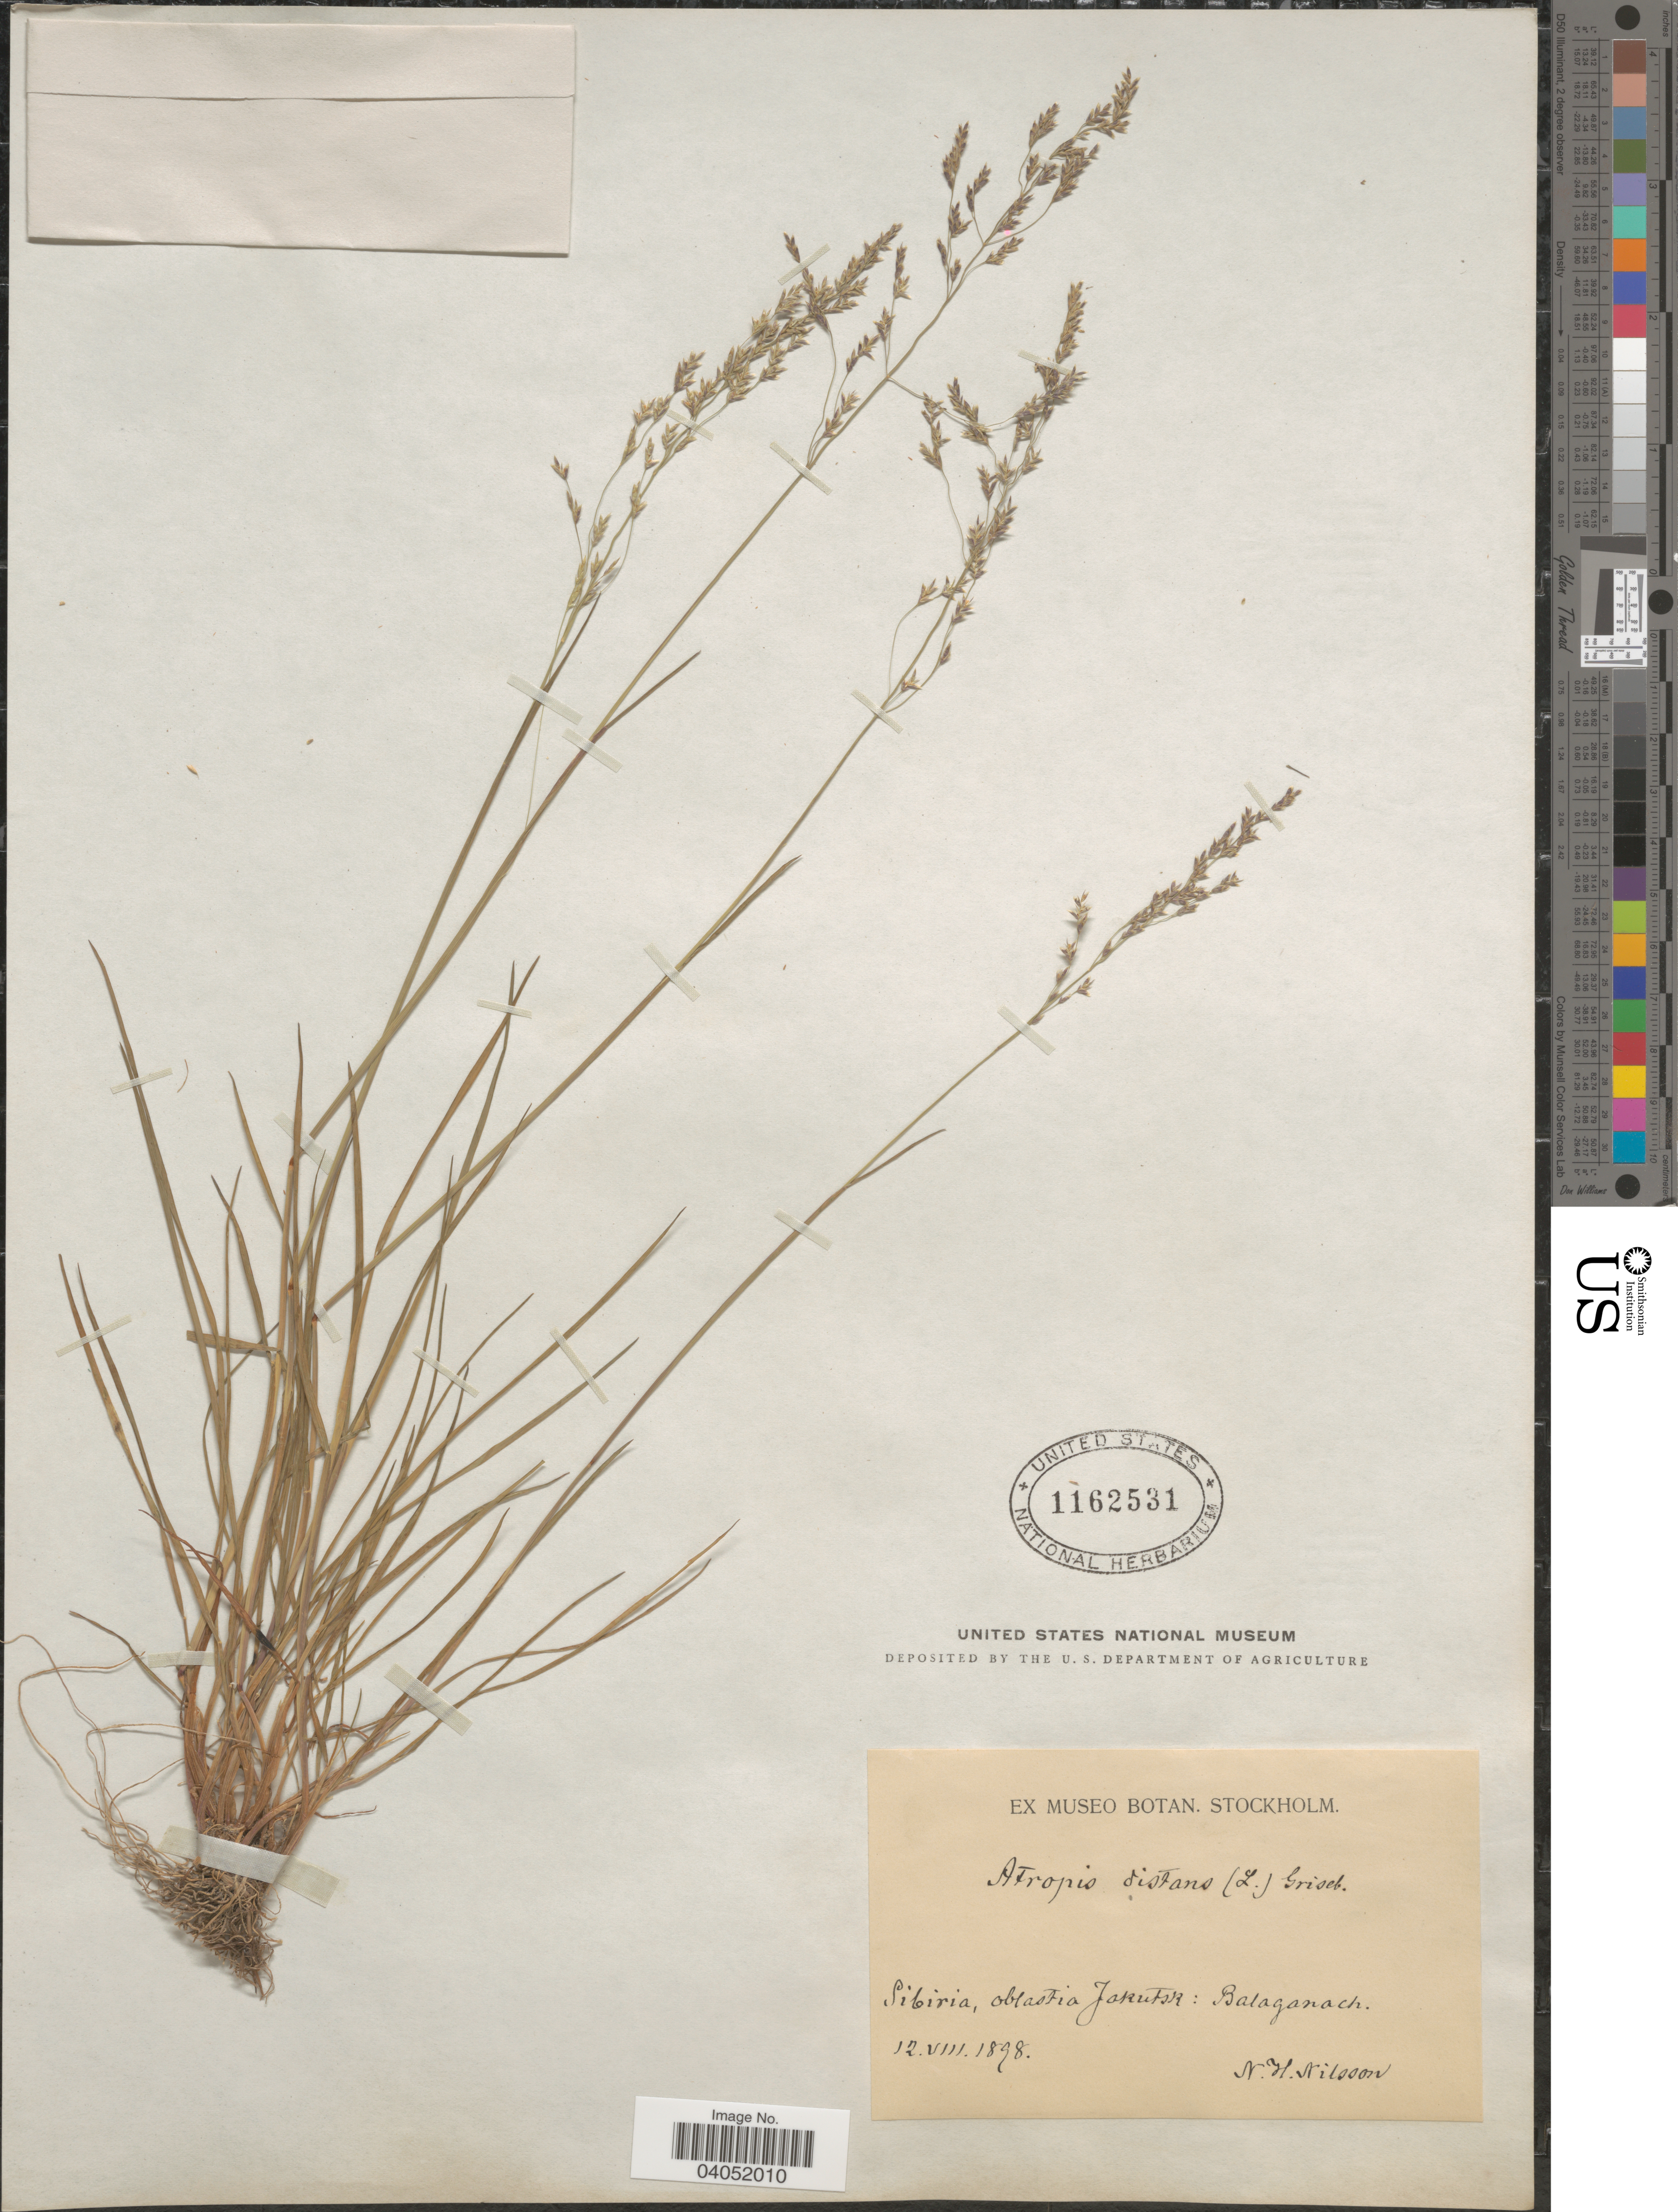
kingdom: Plantae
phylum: Tracheophyta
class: Liliopsida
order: Poales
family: Poaceae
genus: Puccinellia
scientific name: Puccinellia sp.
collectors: N. H. Nilsson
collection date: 1898-08-12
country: Russian Federation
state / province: Sakha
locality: Sibiria, oblastia Jakutsk: Balaganach.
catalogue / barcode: US 1162531